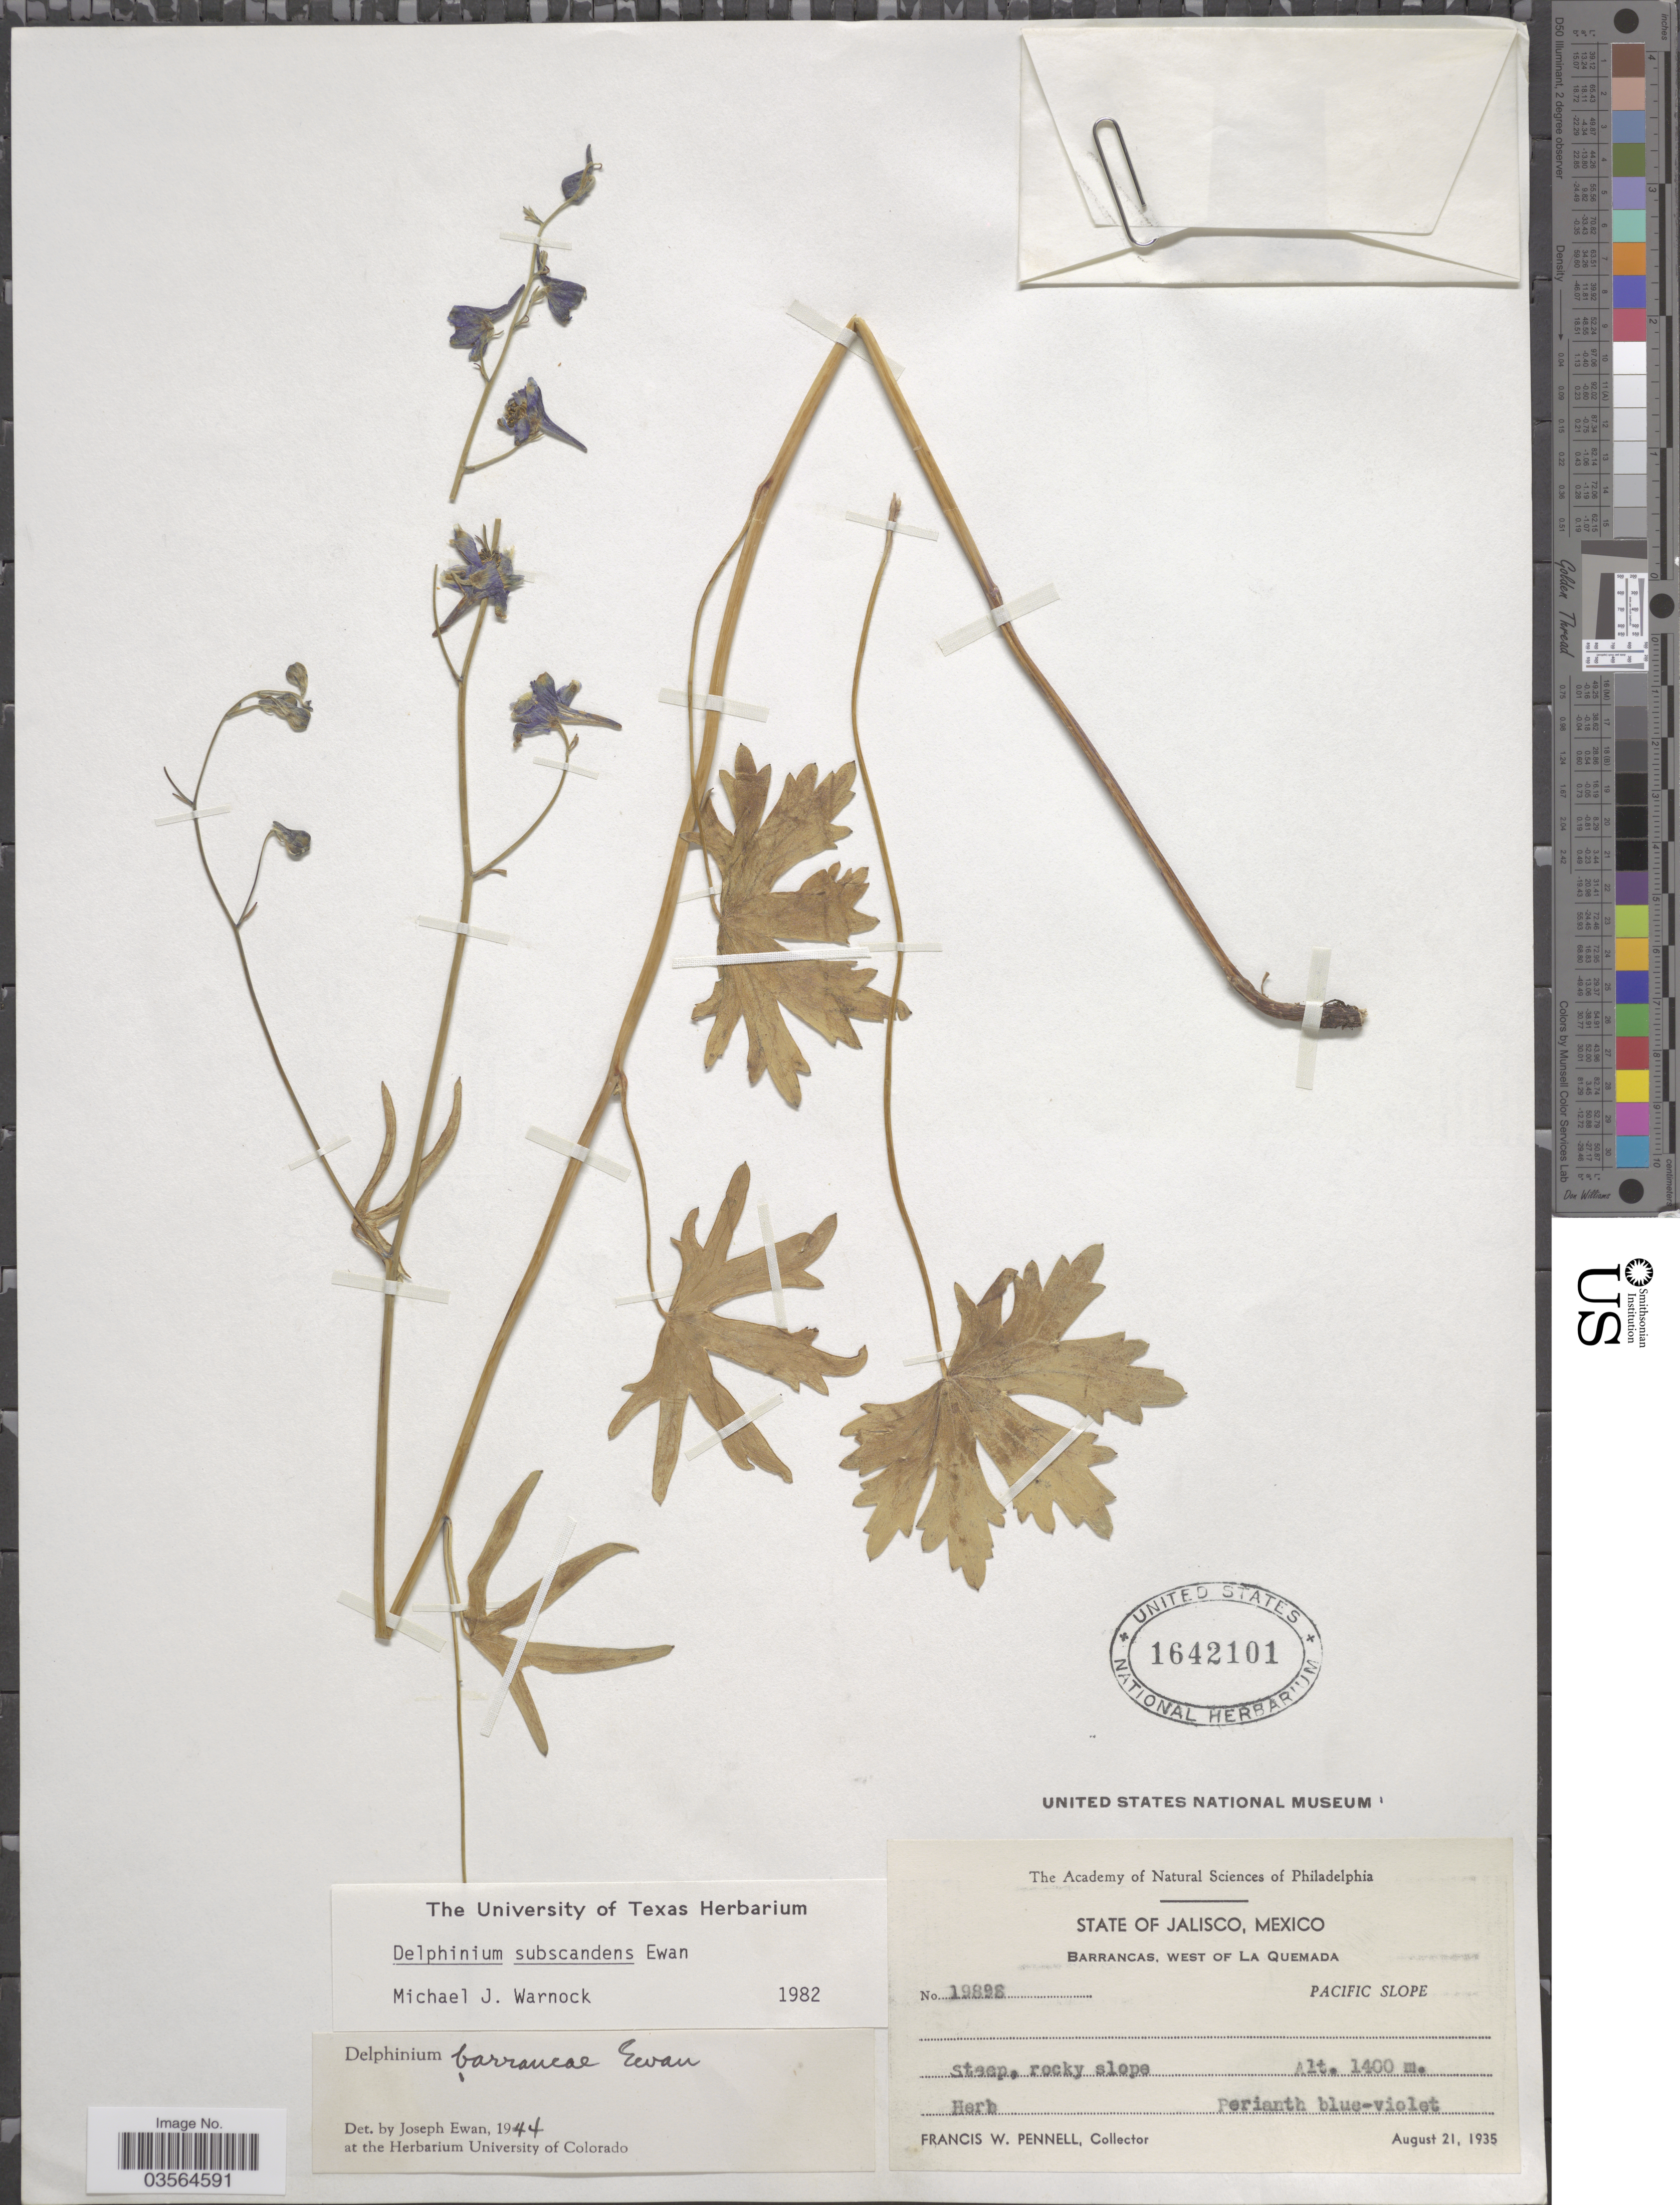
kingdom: Plantae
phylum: Tracheophyta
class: Magnoliopsida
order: Ranunculales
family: Ranunculaceae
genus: Delphinium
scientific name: Delphinium subscandens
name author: Ewan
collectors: F. W. Pennell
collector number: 19898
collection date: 1935-08-21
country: Mexico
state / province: Jalisco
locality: Barrancas, west of La Quemada. Pacific Slope.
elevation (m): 1400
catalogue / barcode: US 1642101